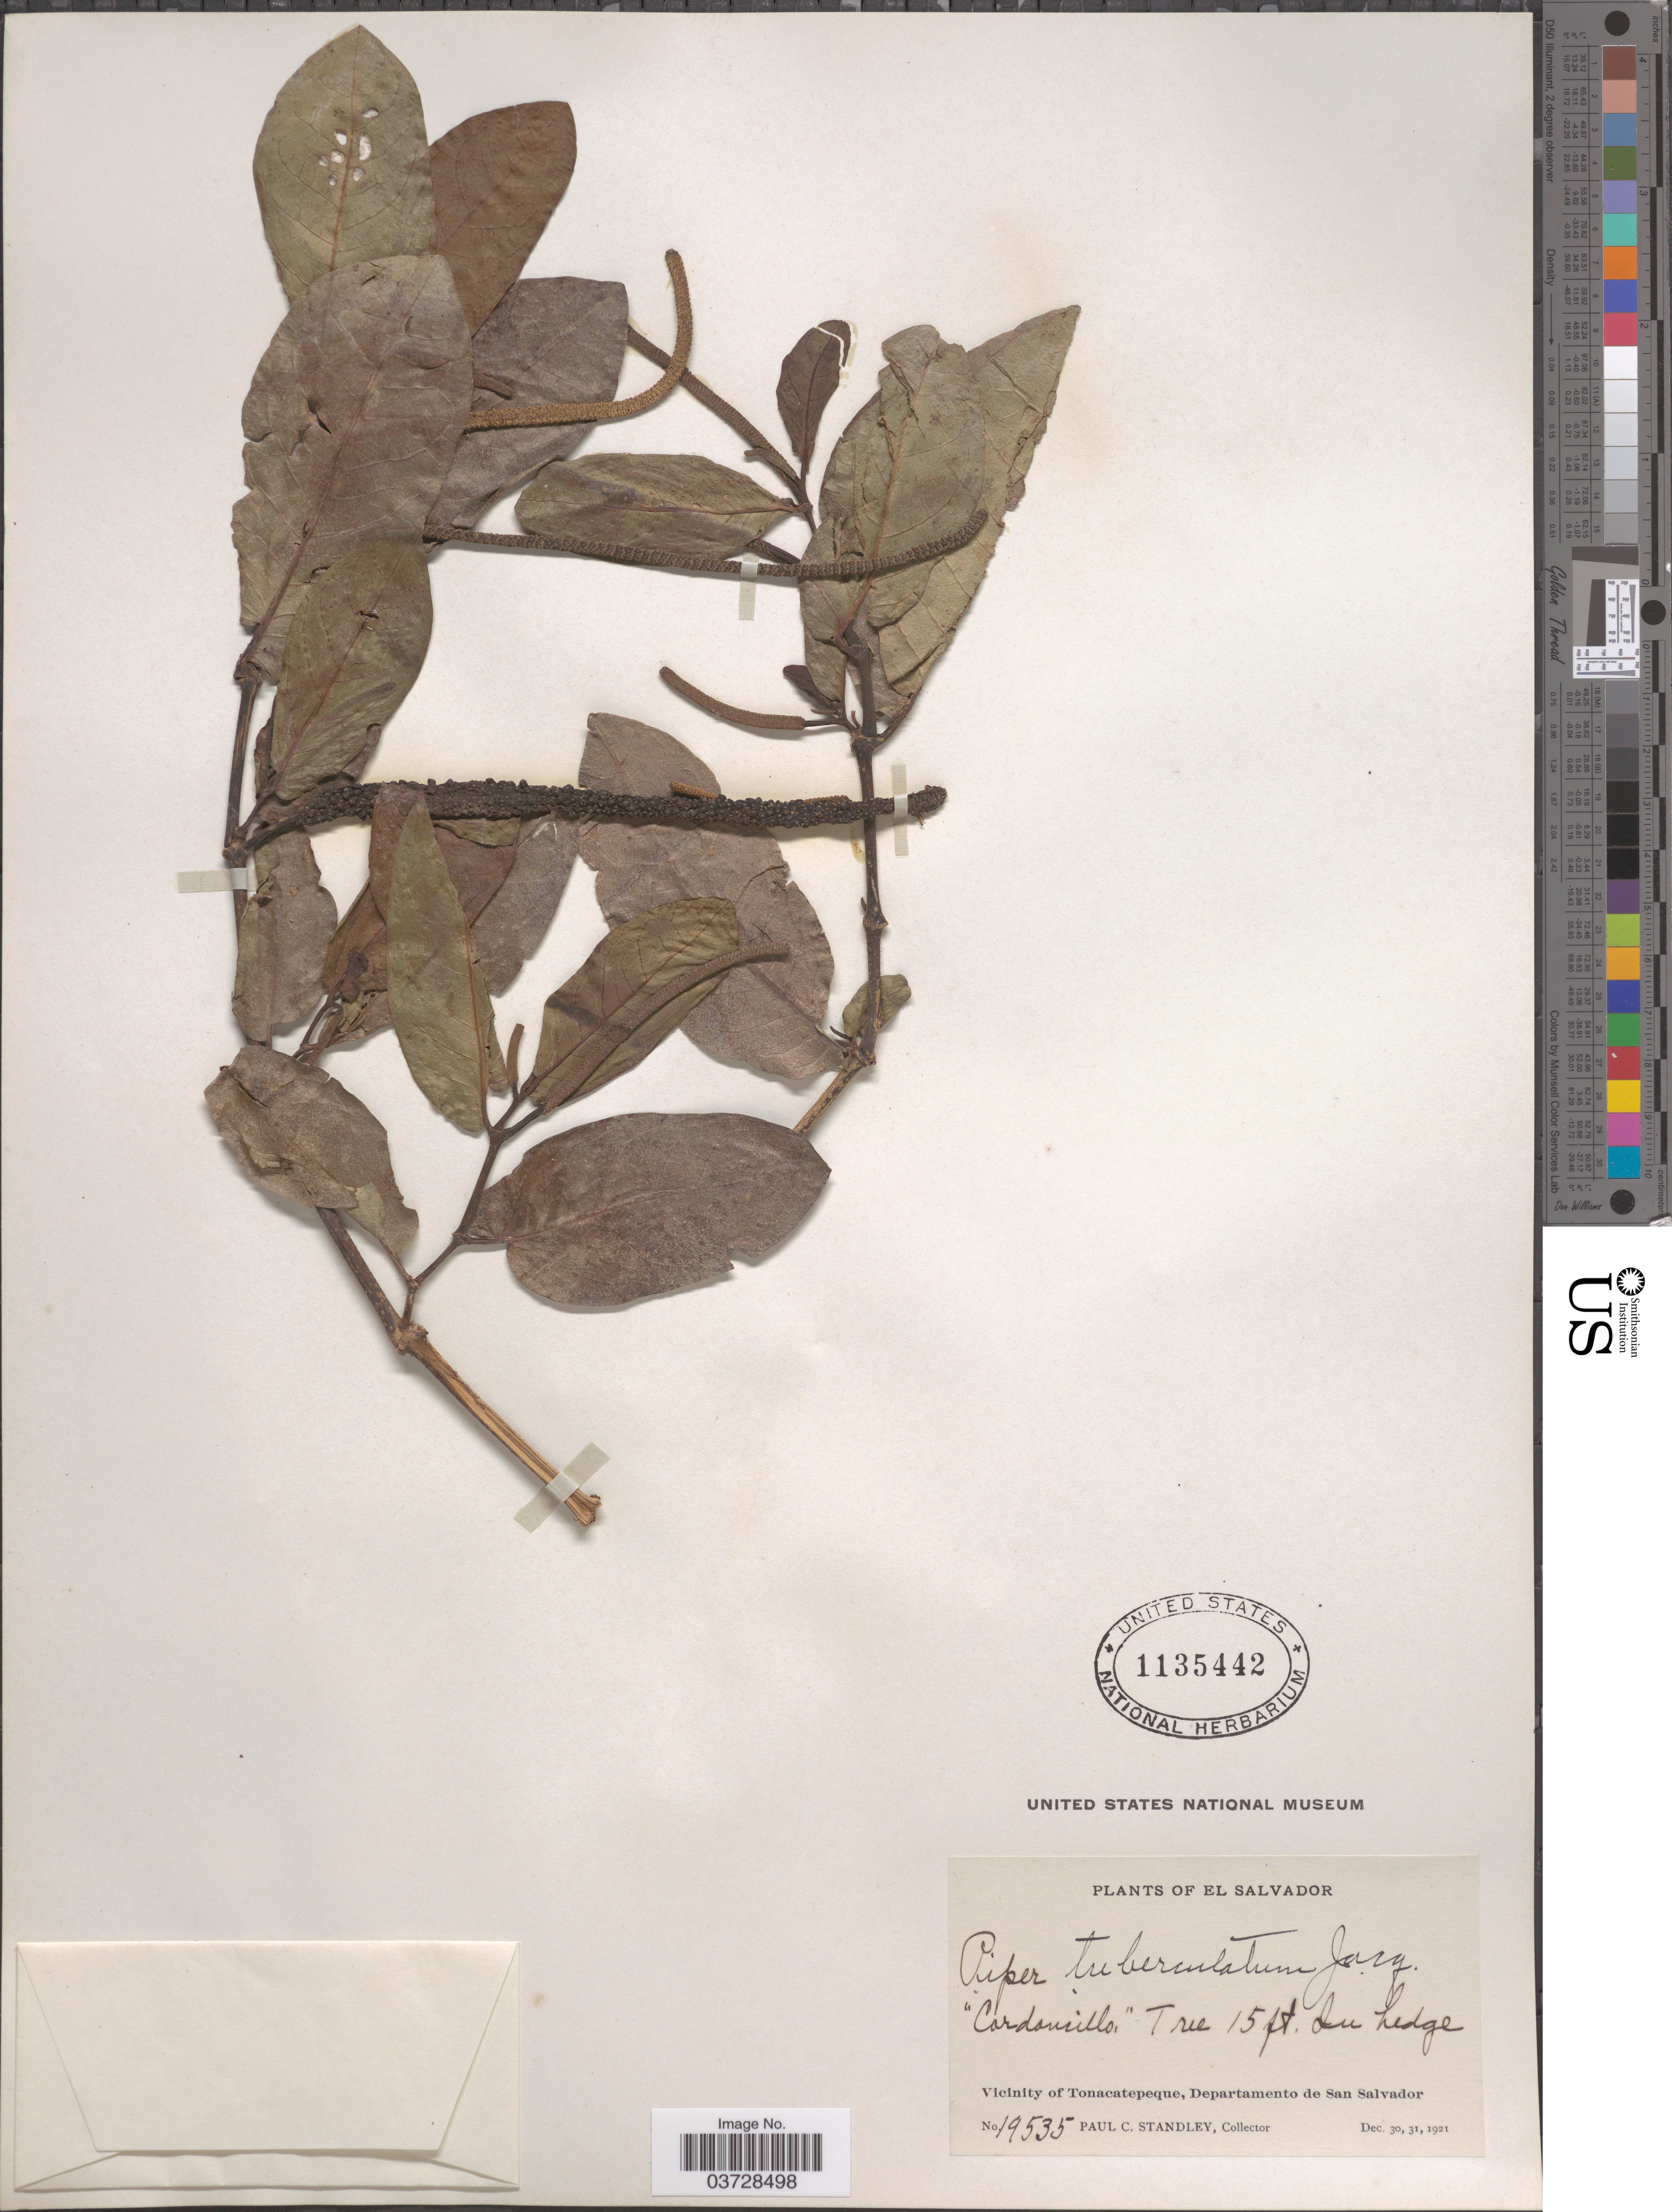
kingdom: Plantae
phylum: Tracheophyta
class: Magnoliopsida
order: Piperales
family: Piperaceae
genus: Piper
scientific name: Piper tuberculatum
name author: Jacq.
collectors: P. C. Standley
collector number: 19535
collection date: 1921-12-30/1921-12-31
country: El Salvador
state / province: San Salvador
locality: Vicinity of Tonacatepeque, Departamento de San Salvador.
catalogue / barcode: US 1135442